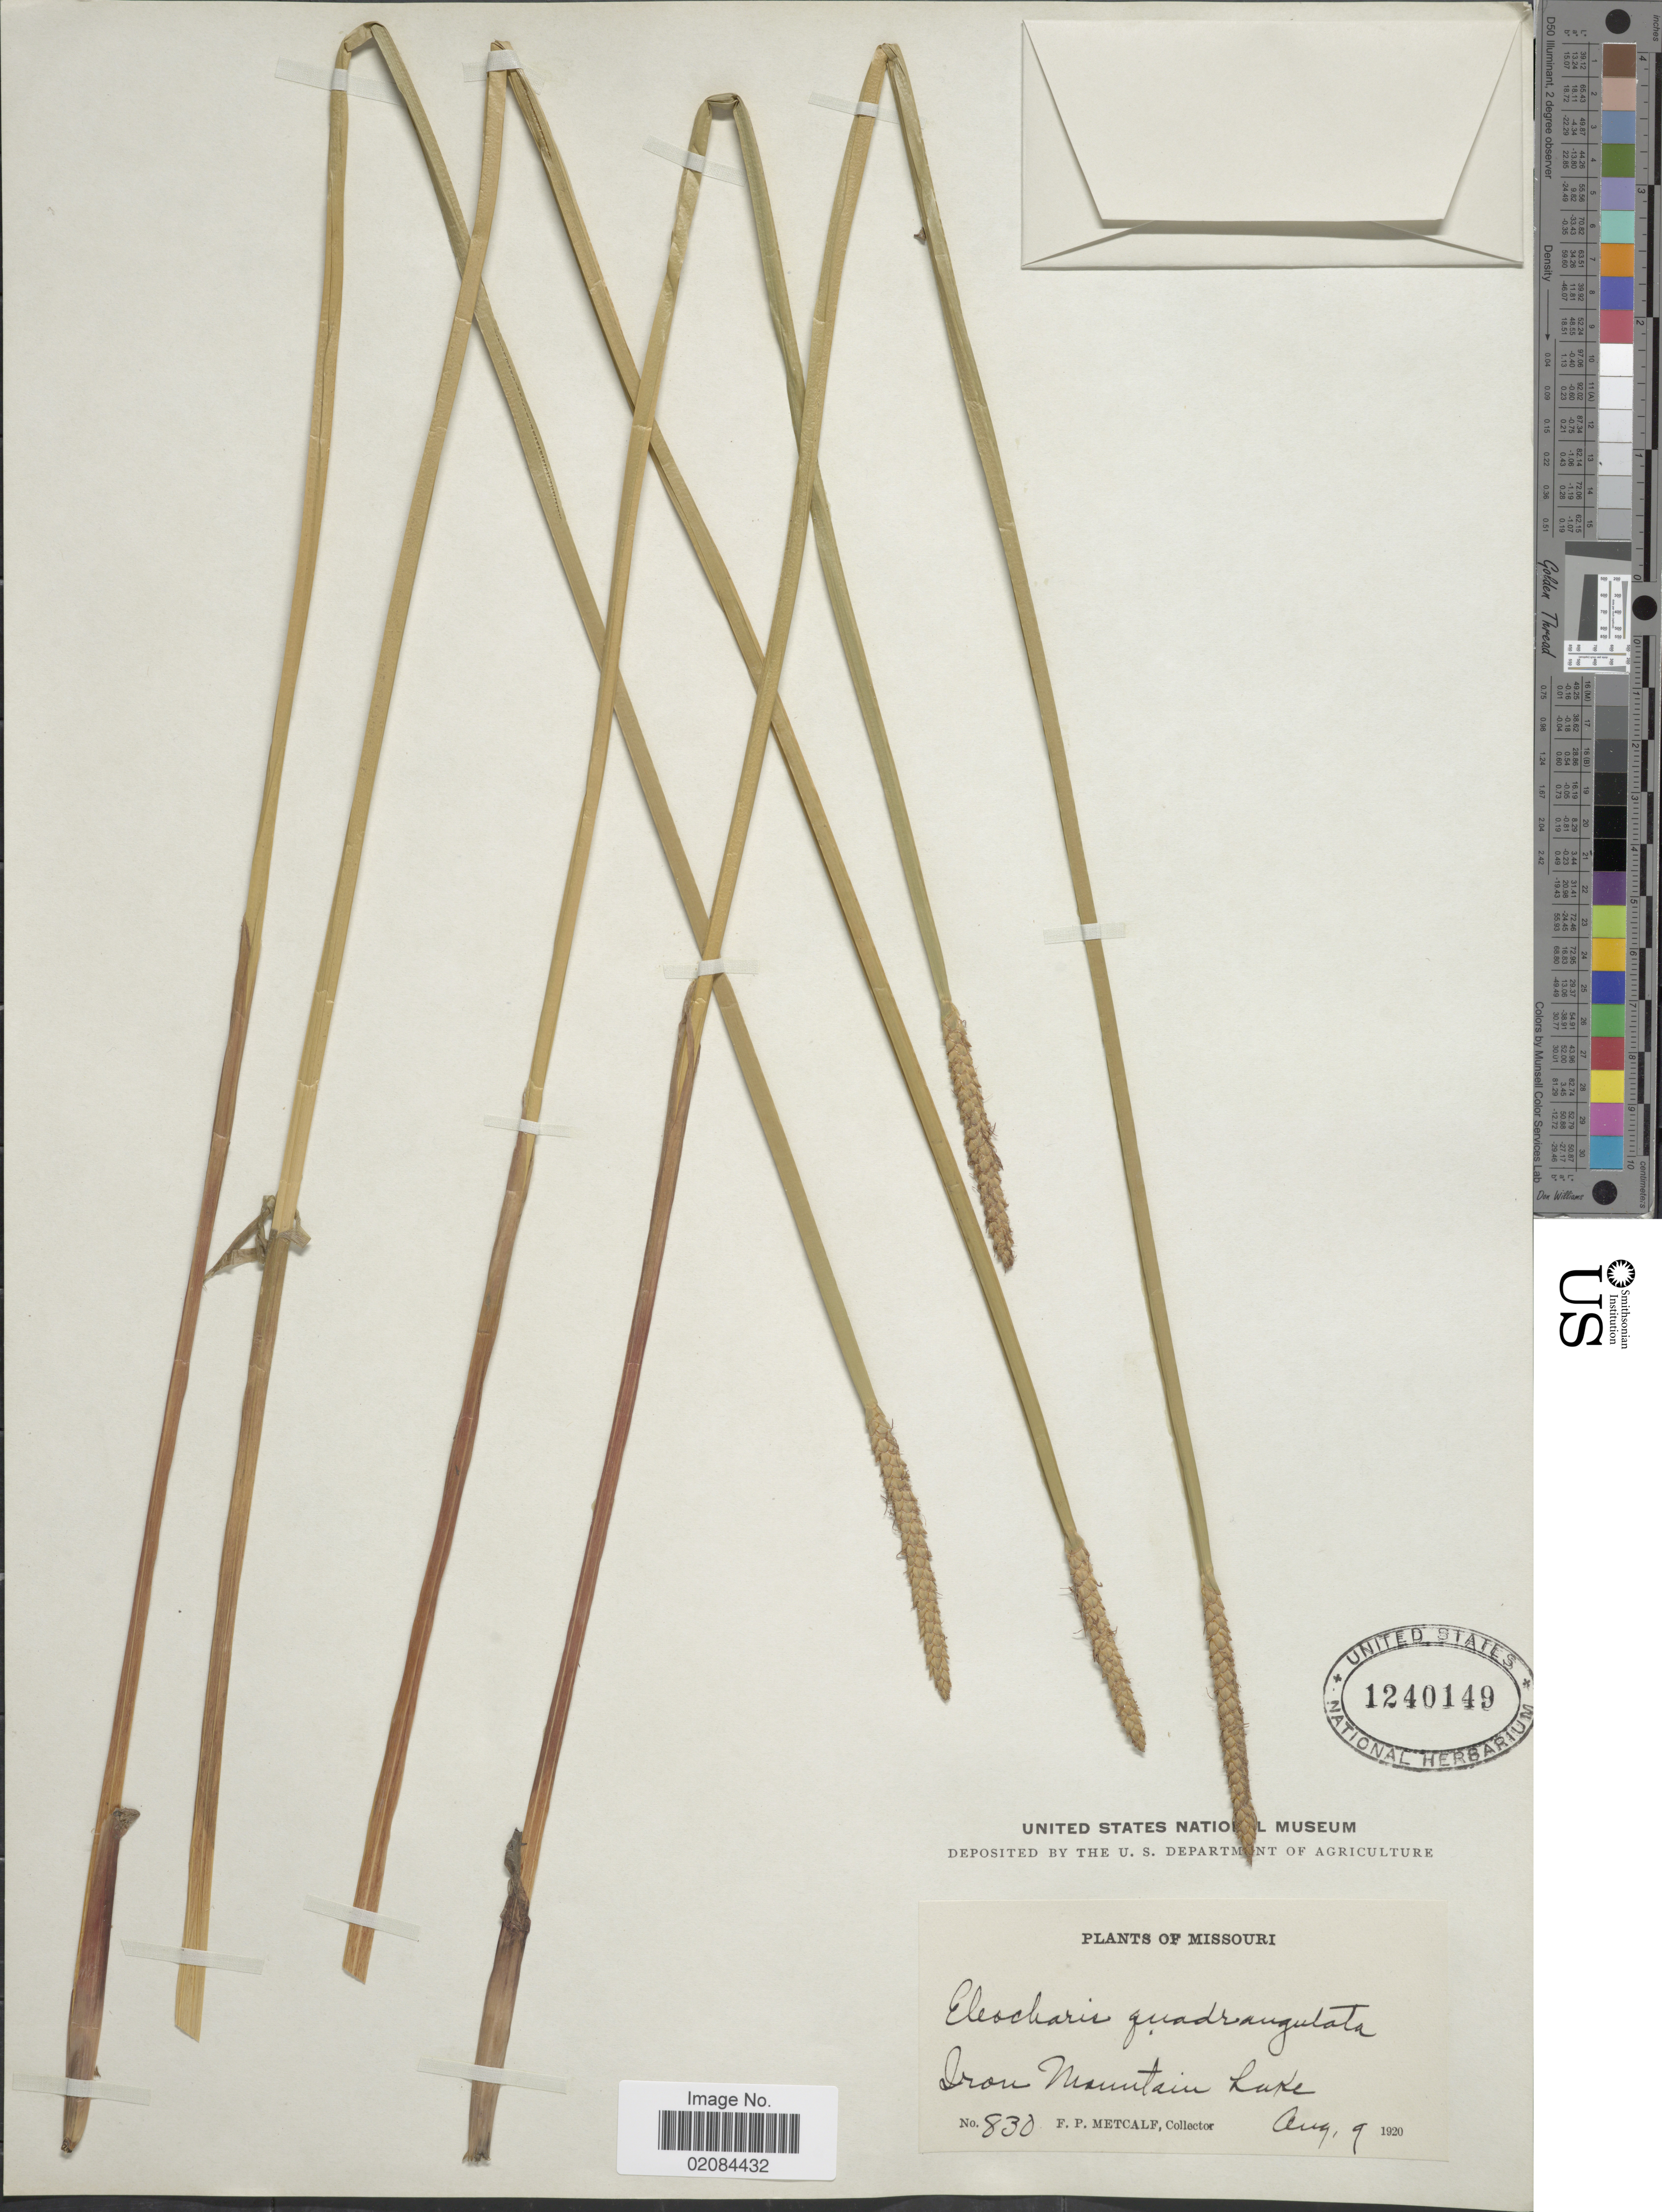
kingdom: Plantae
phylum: Tracheophyta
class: Liliopsida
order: Poales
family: Cyperaceae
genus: Eleocharis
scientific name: Eleocharis quadrangulata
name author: (Michx.) Roem. & Schult.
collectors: F. Metcalf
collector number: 830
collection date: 1920-08-09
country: United States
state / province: Missouri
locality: Iron Mountain Lake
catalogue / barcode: US 1240149